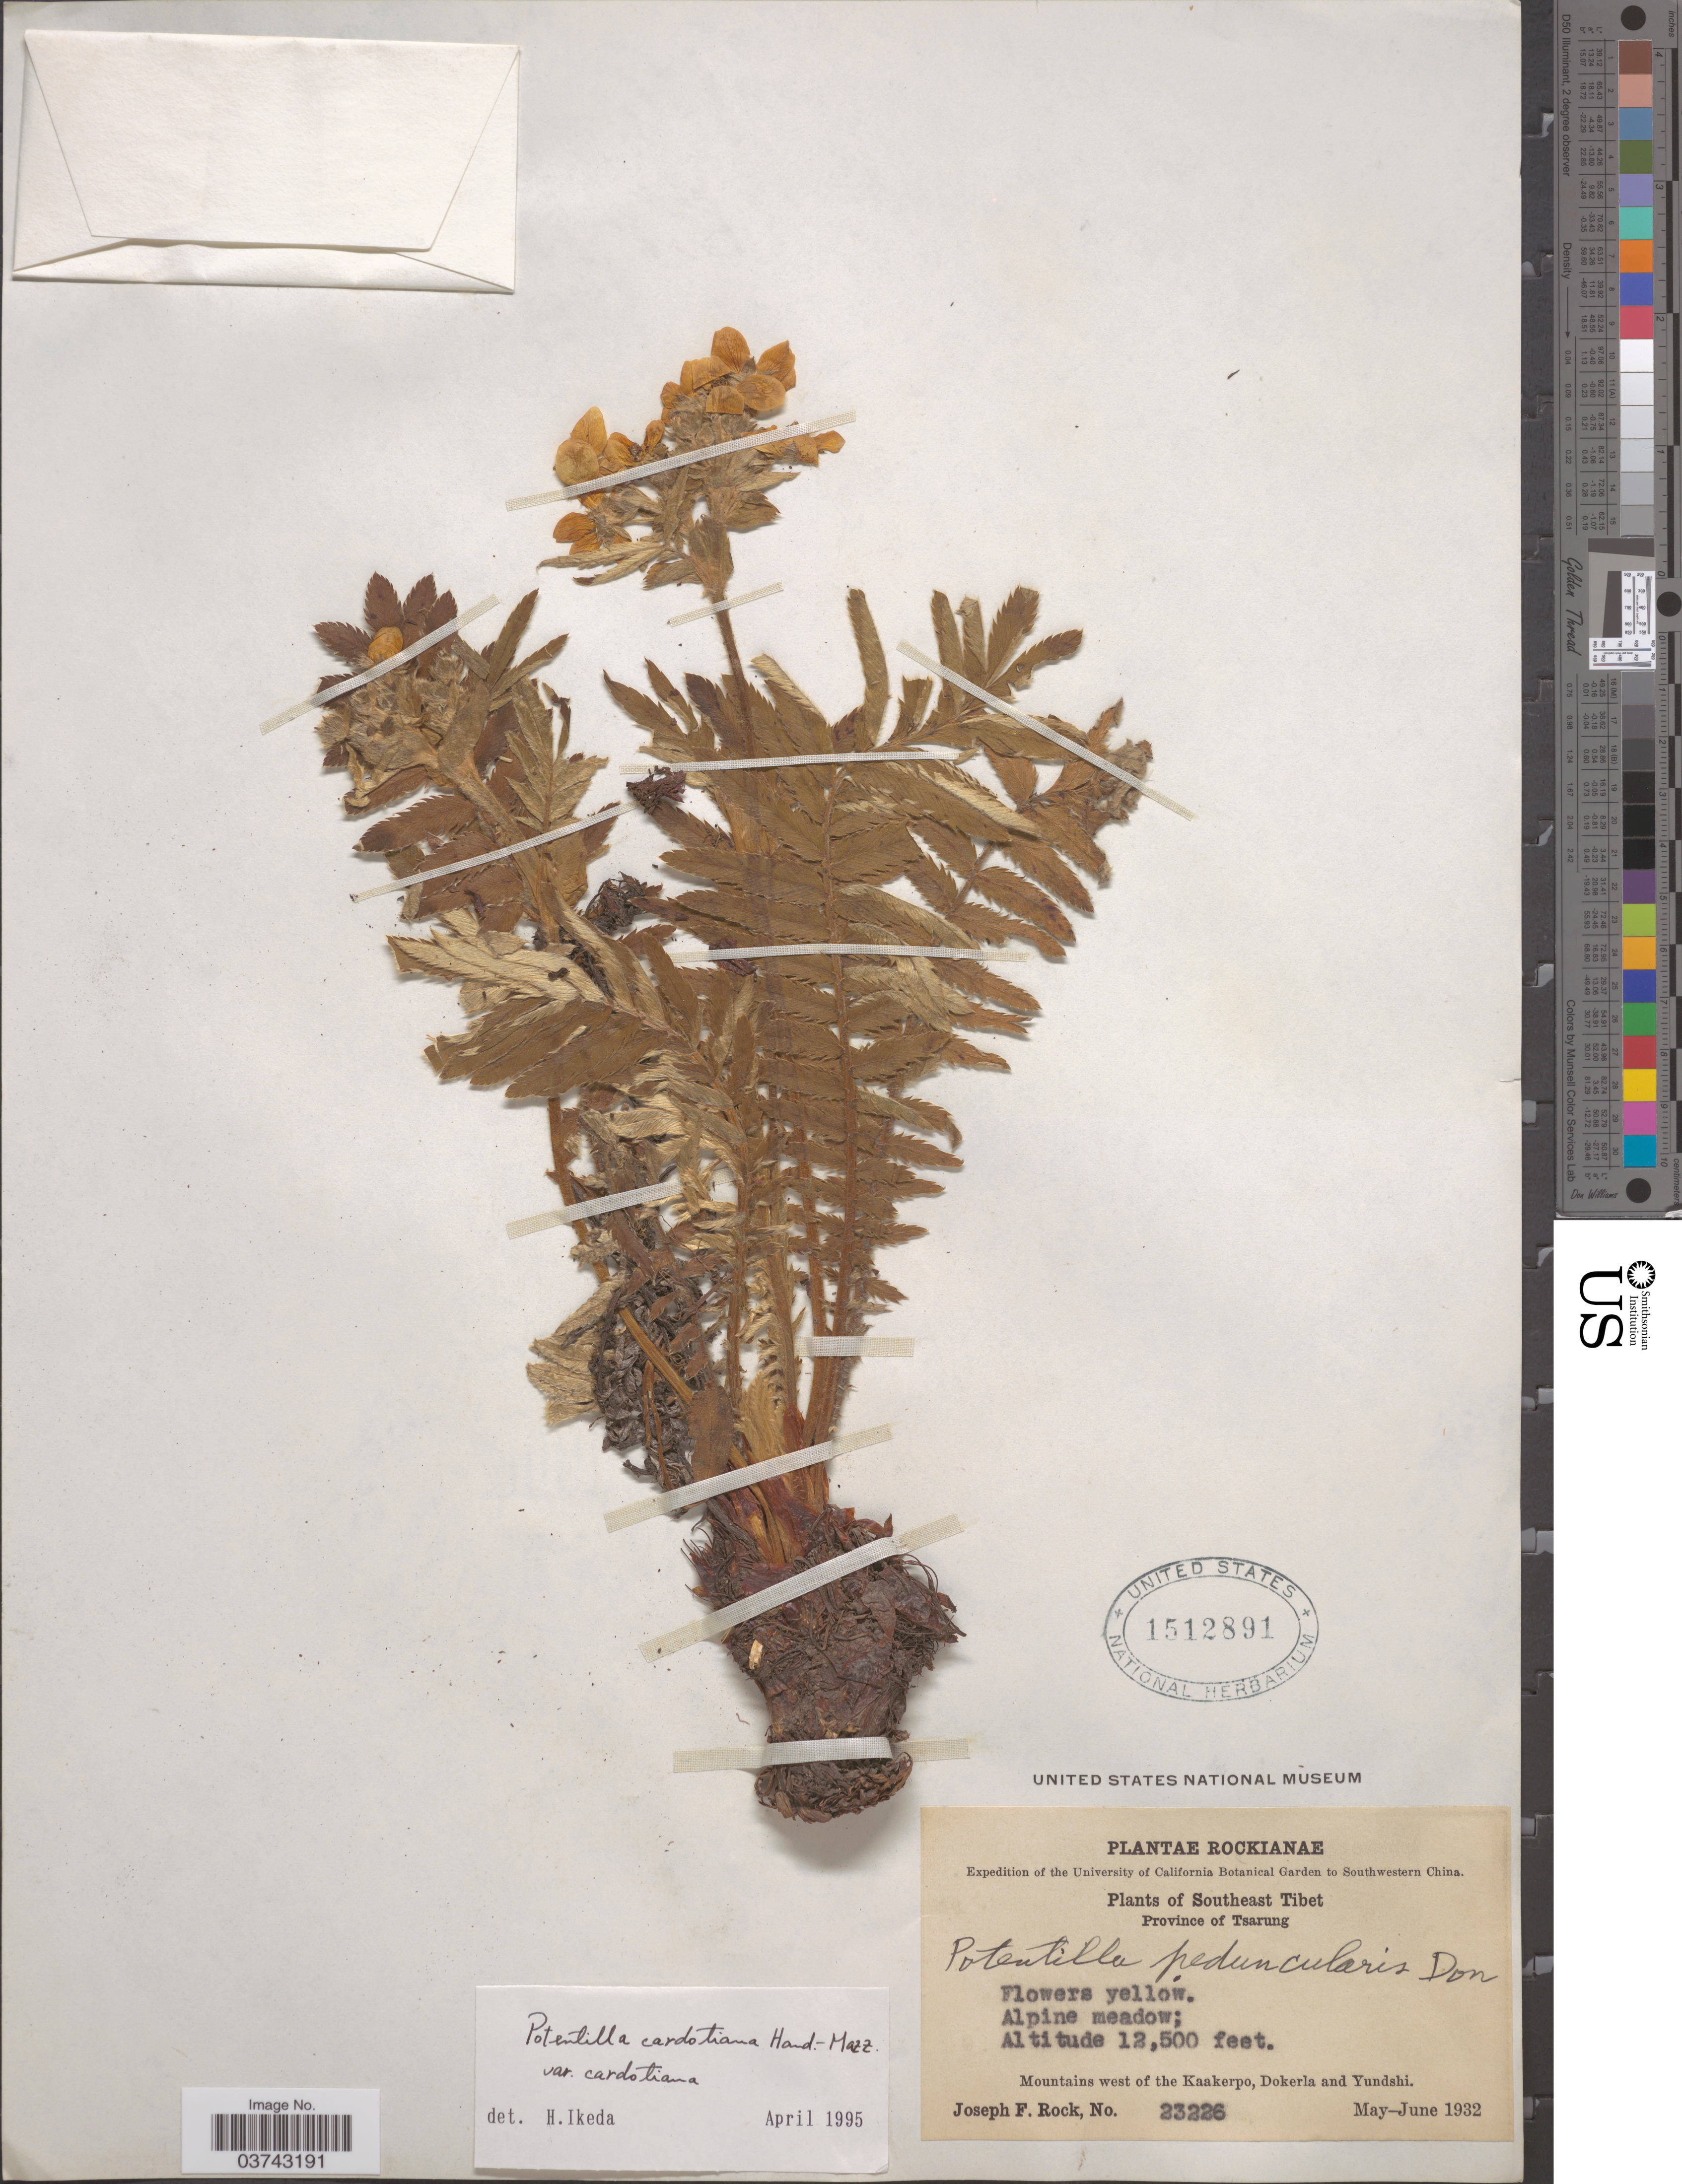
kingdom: Plantae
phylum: Tracheophyta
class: Magnoliopsida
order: Rosales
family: Rosaceae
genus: Potentilla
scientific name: Potentilla cardotiana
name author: Hand.-Mazz.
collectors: J. F. Rock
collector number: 23226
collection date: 1932-05/1932-06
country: China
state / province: Xizang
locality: Southwestern China. Southeast Tibet. Province of Tsarung. Mountains west of the Kaakerpo, Dokerla and Yundshi.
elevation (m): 3810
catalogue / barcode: US 1512891